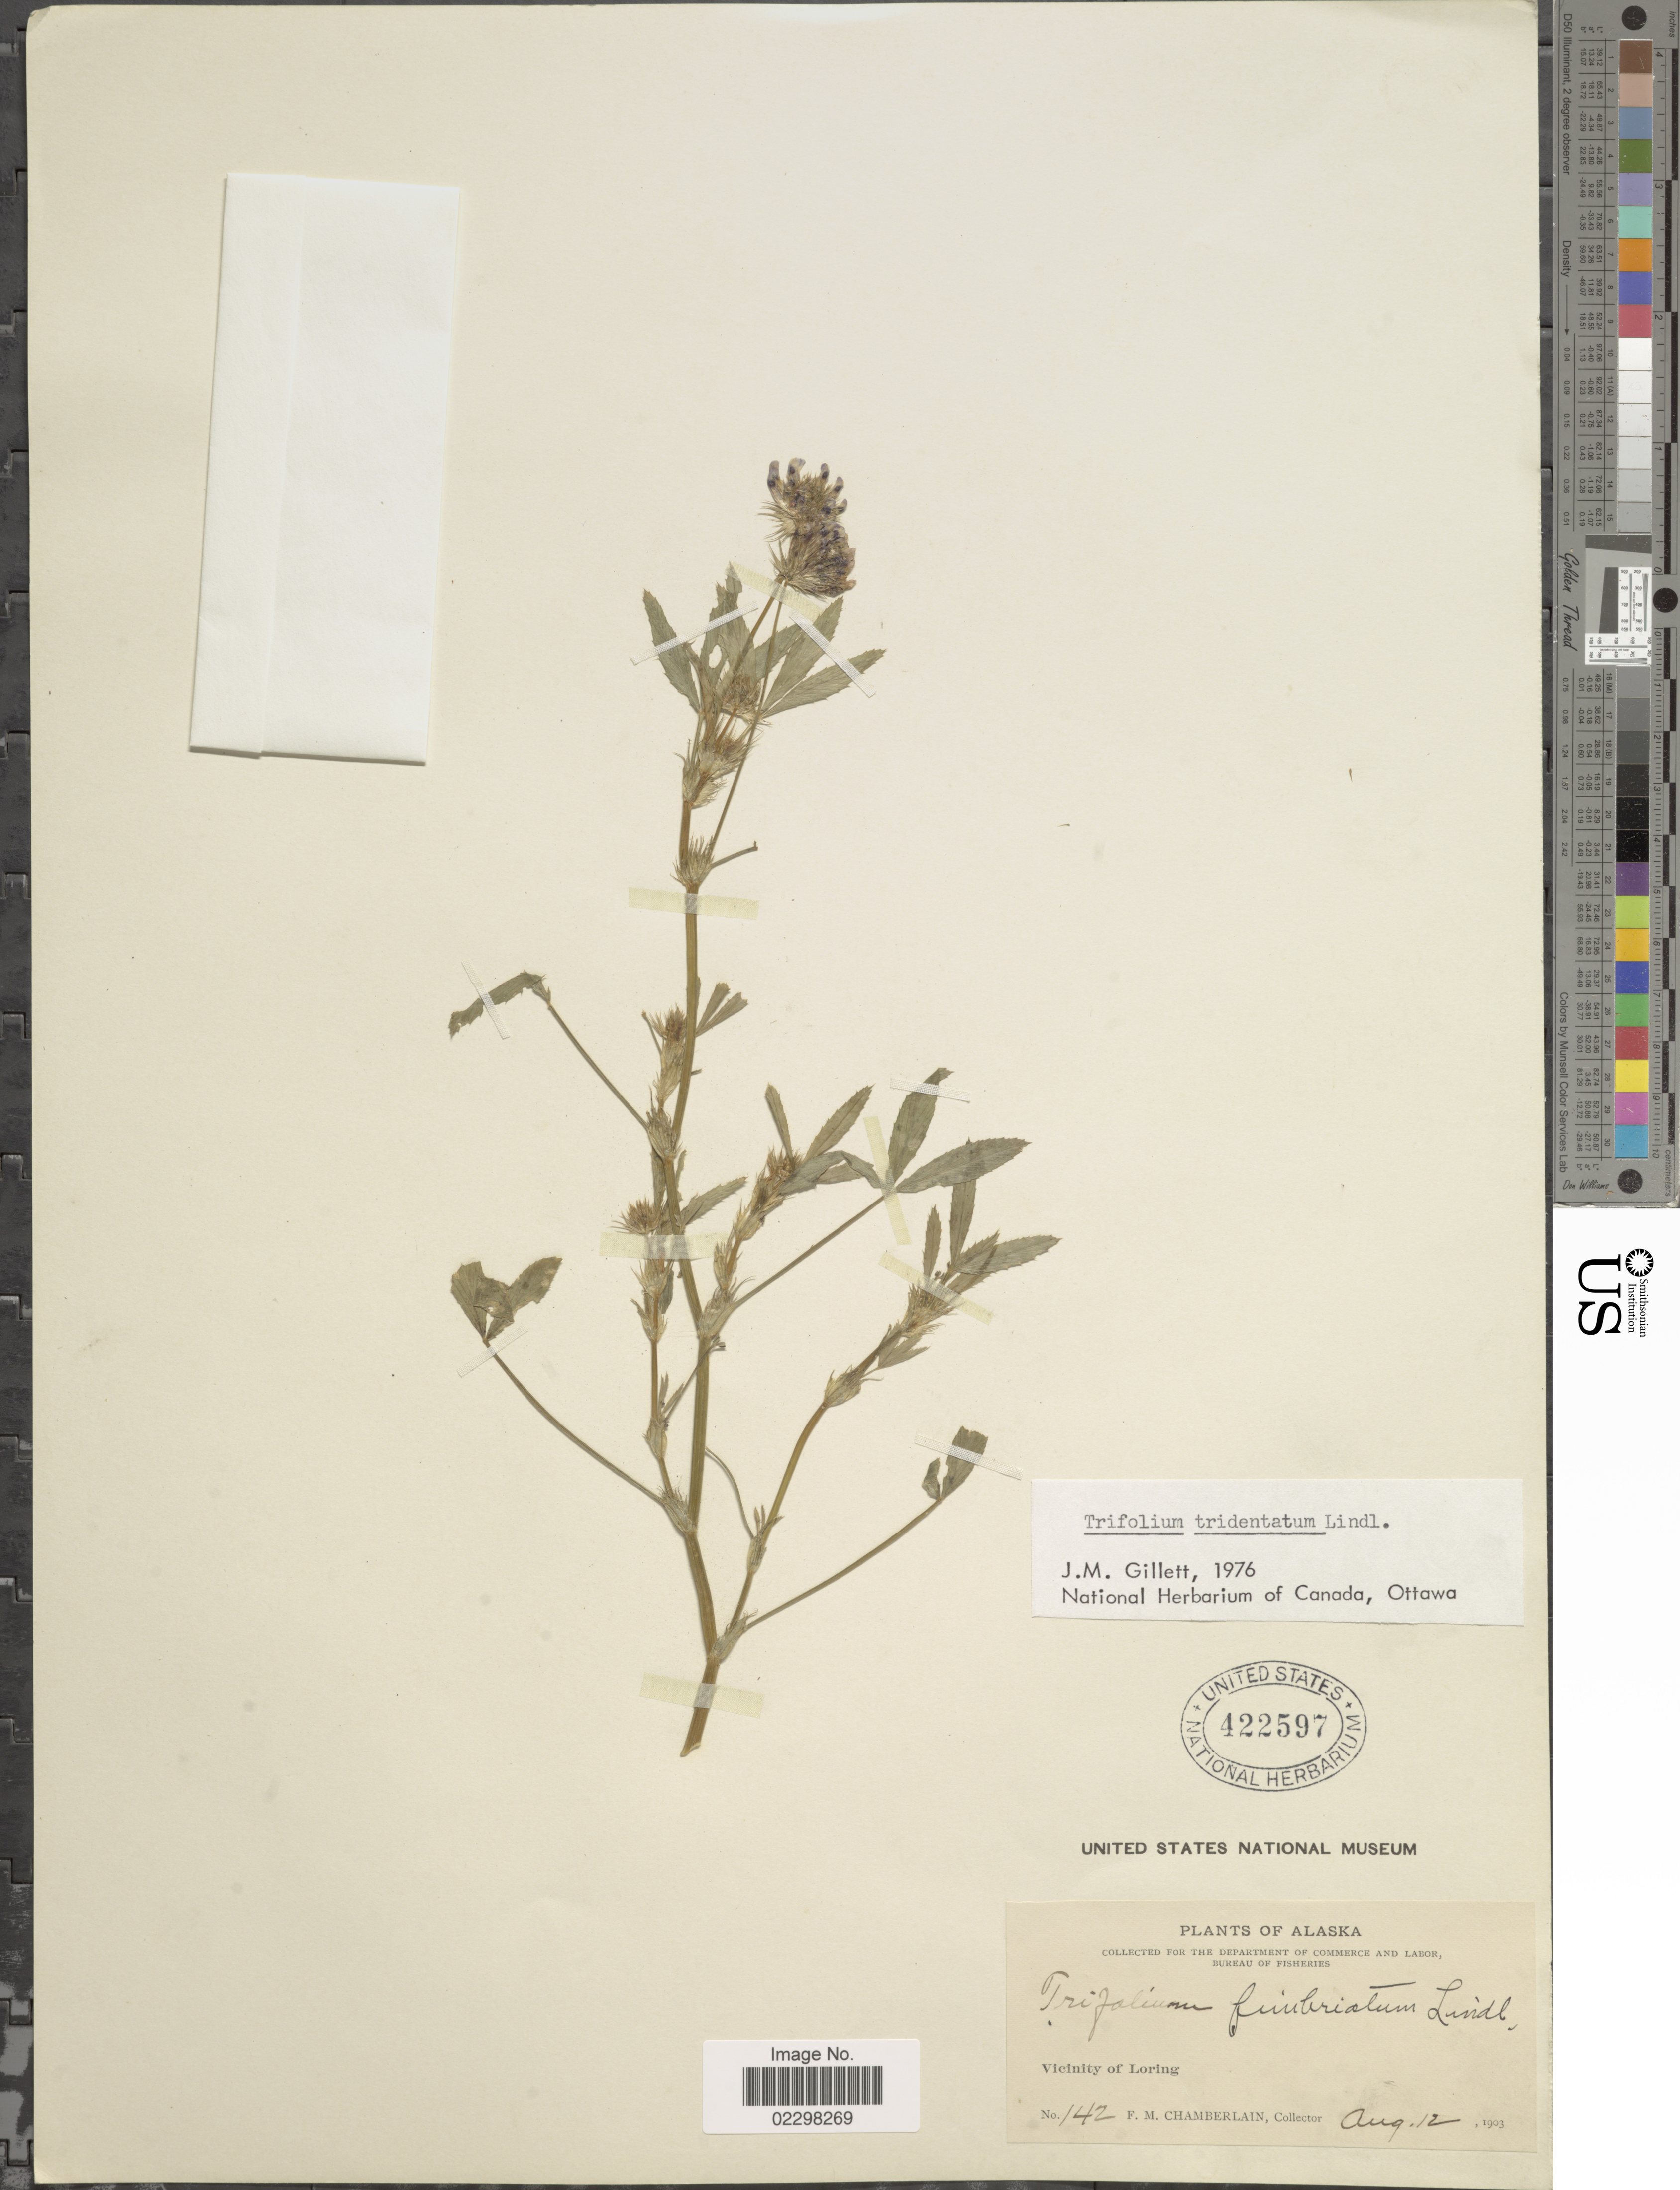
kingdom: Plantae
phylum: Tracheophyta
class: Magnoliopsida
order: Fabales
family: Fabaceae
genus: Trifolium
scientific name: Trifolium tridentatum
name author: Lindl.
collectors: F. Chamberlain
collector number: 142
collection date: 1903-05-12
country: United States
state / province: Alaska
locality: Alaska, Vicinity of Loring.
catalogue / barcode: US 422597